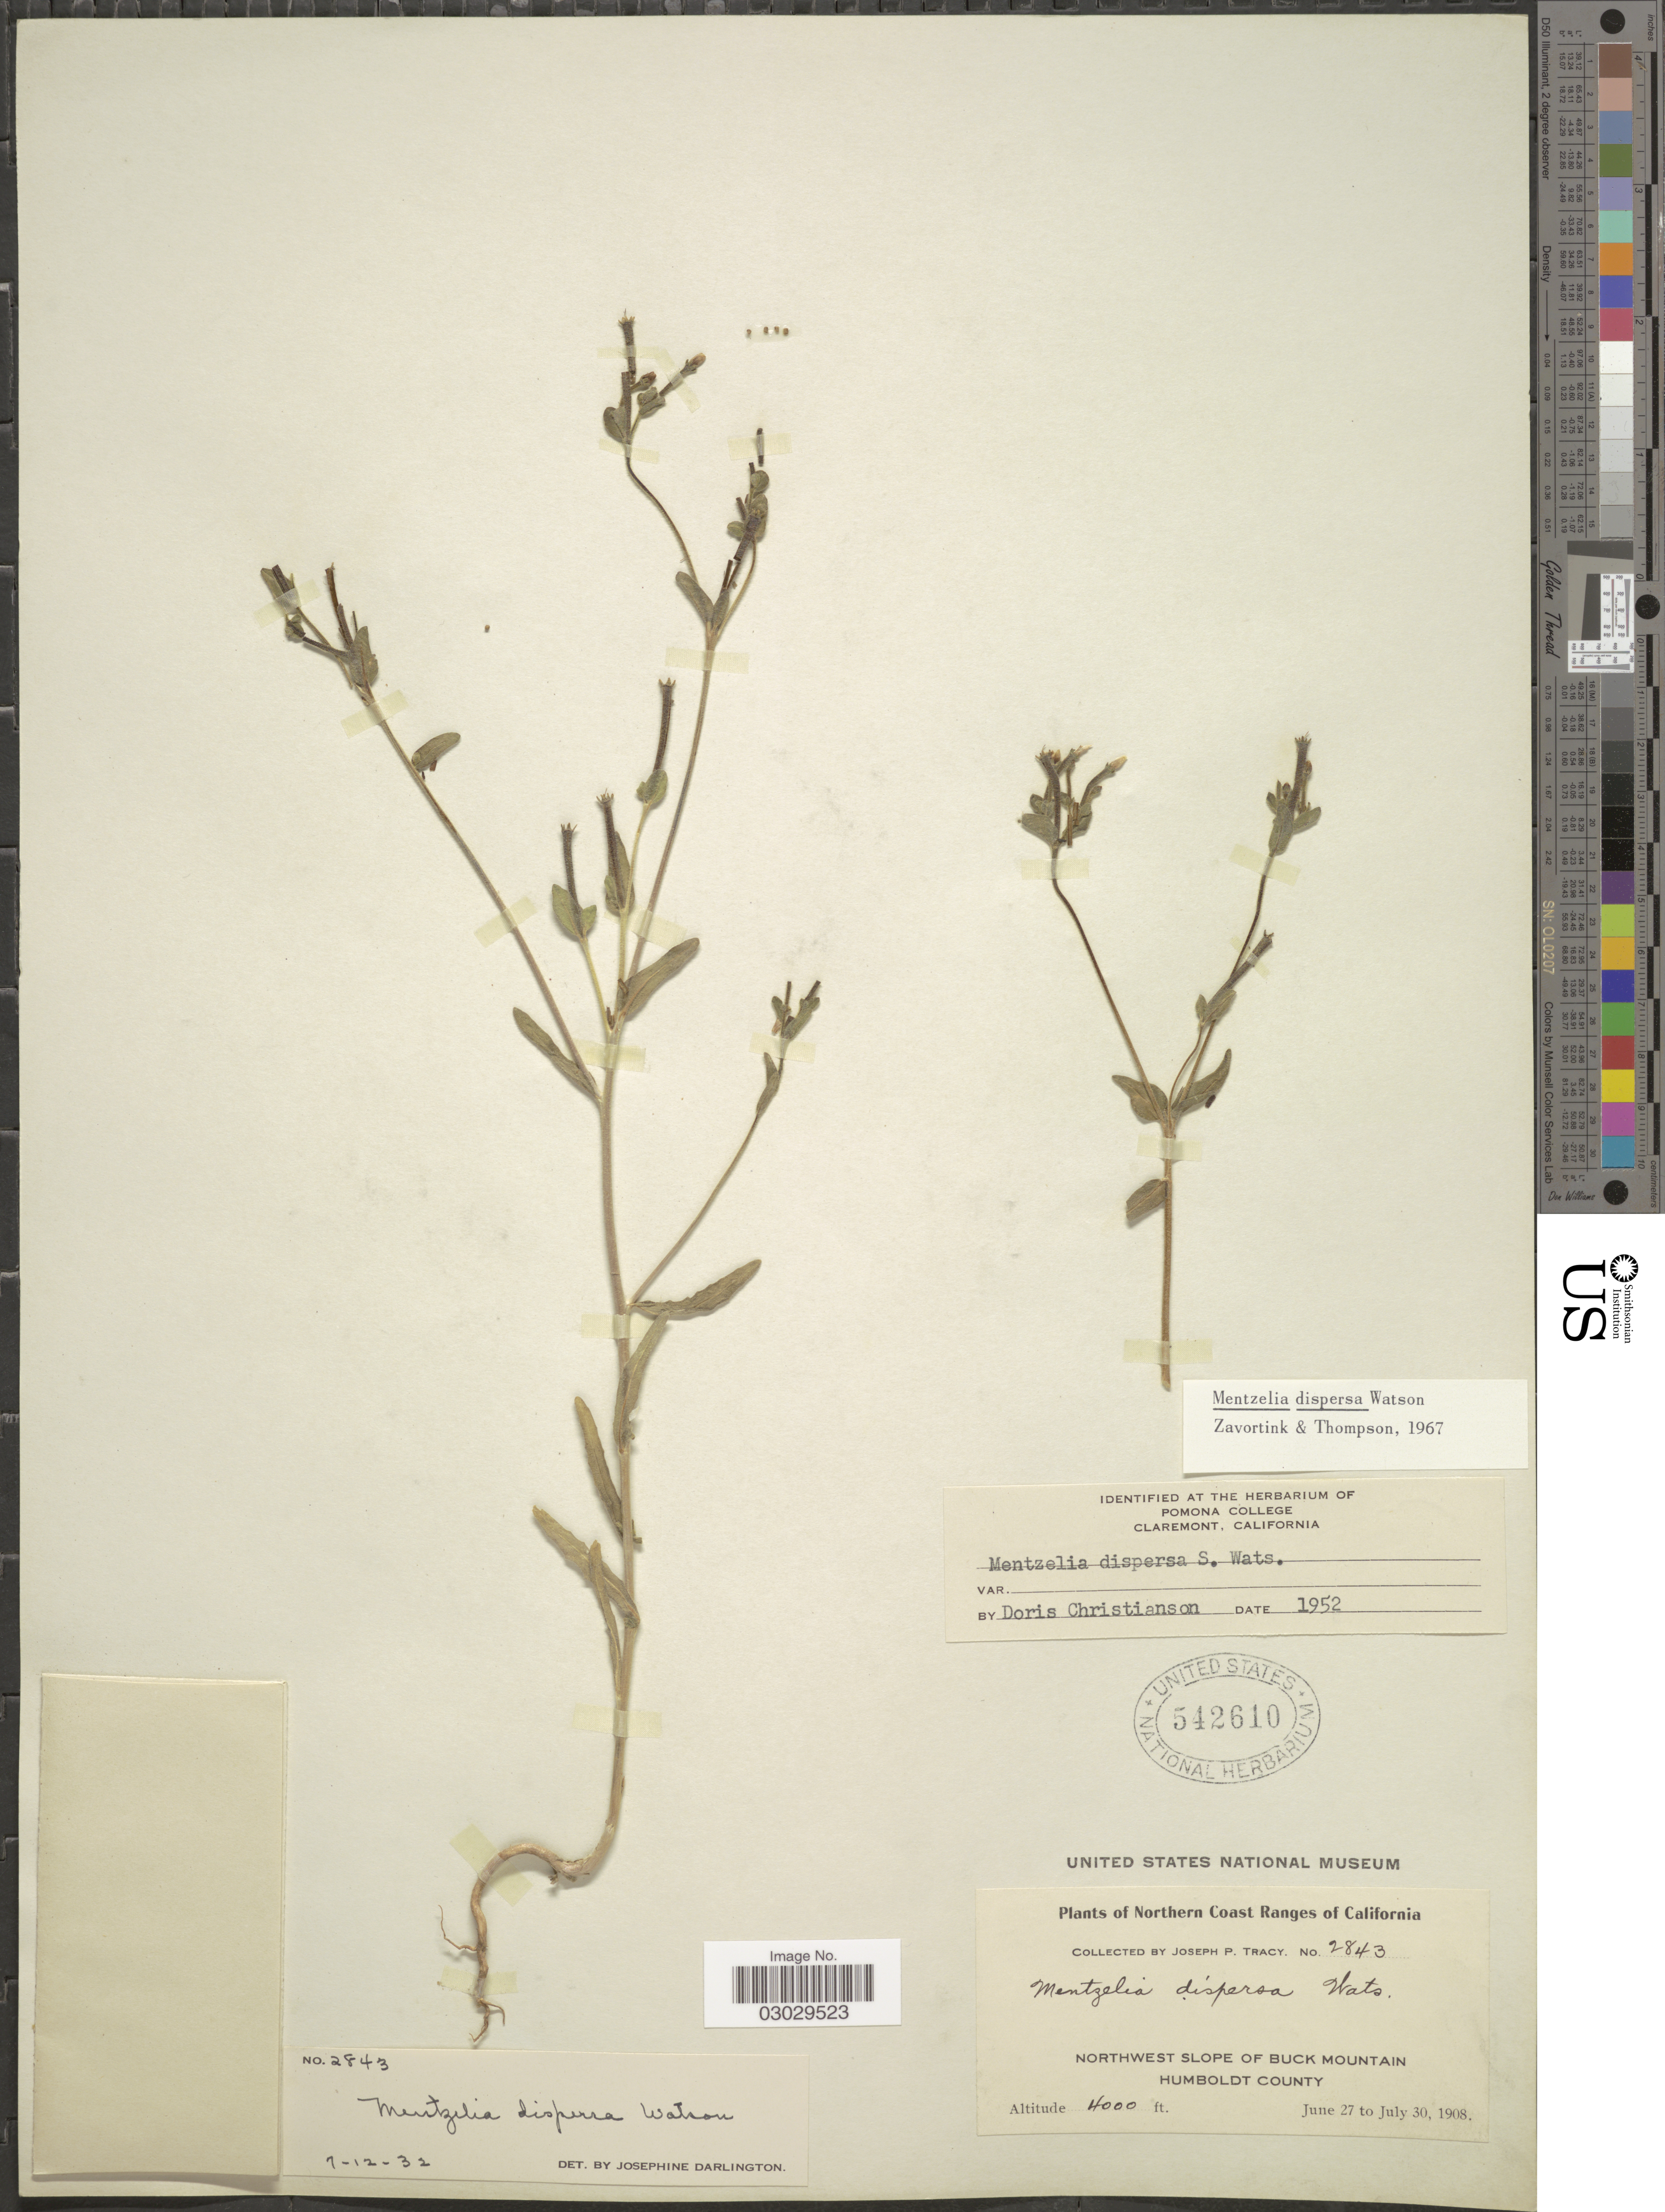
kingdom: Plantae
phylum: Tracheophyta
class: Magnoliopsida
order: Cornales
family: Loasaceae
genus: Mentzelia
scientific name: Mentzelia dispersa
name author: S. Watson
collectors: J. Tracy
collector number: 2843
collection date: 1908-06-27/1908-07-30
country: United States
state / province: California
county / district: Humboldt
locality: Northern Coast Ranges. Northwest slope of Buck Mountain. Humboldt County.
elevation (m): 1219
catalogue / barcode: US 542610